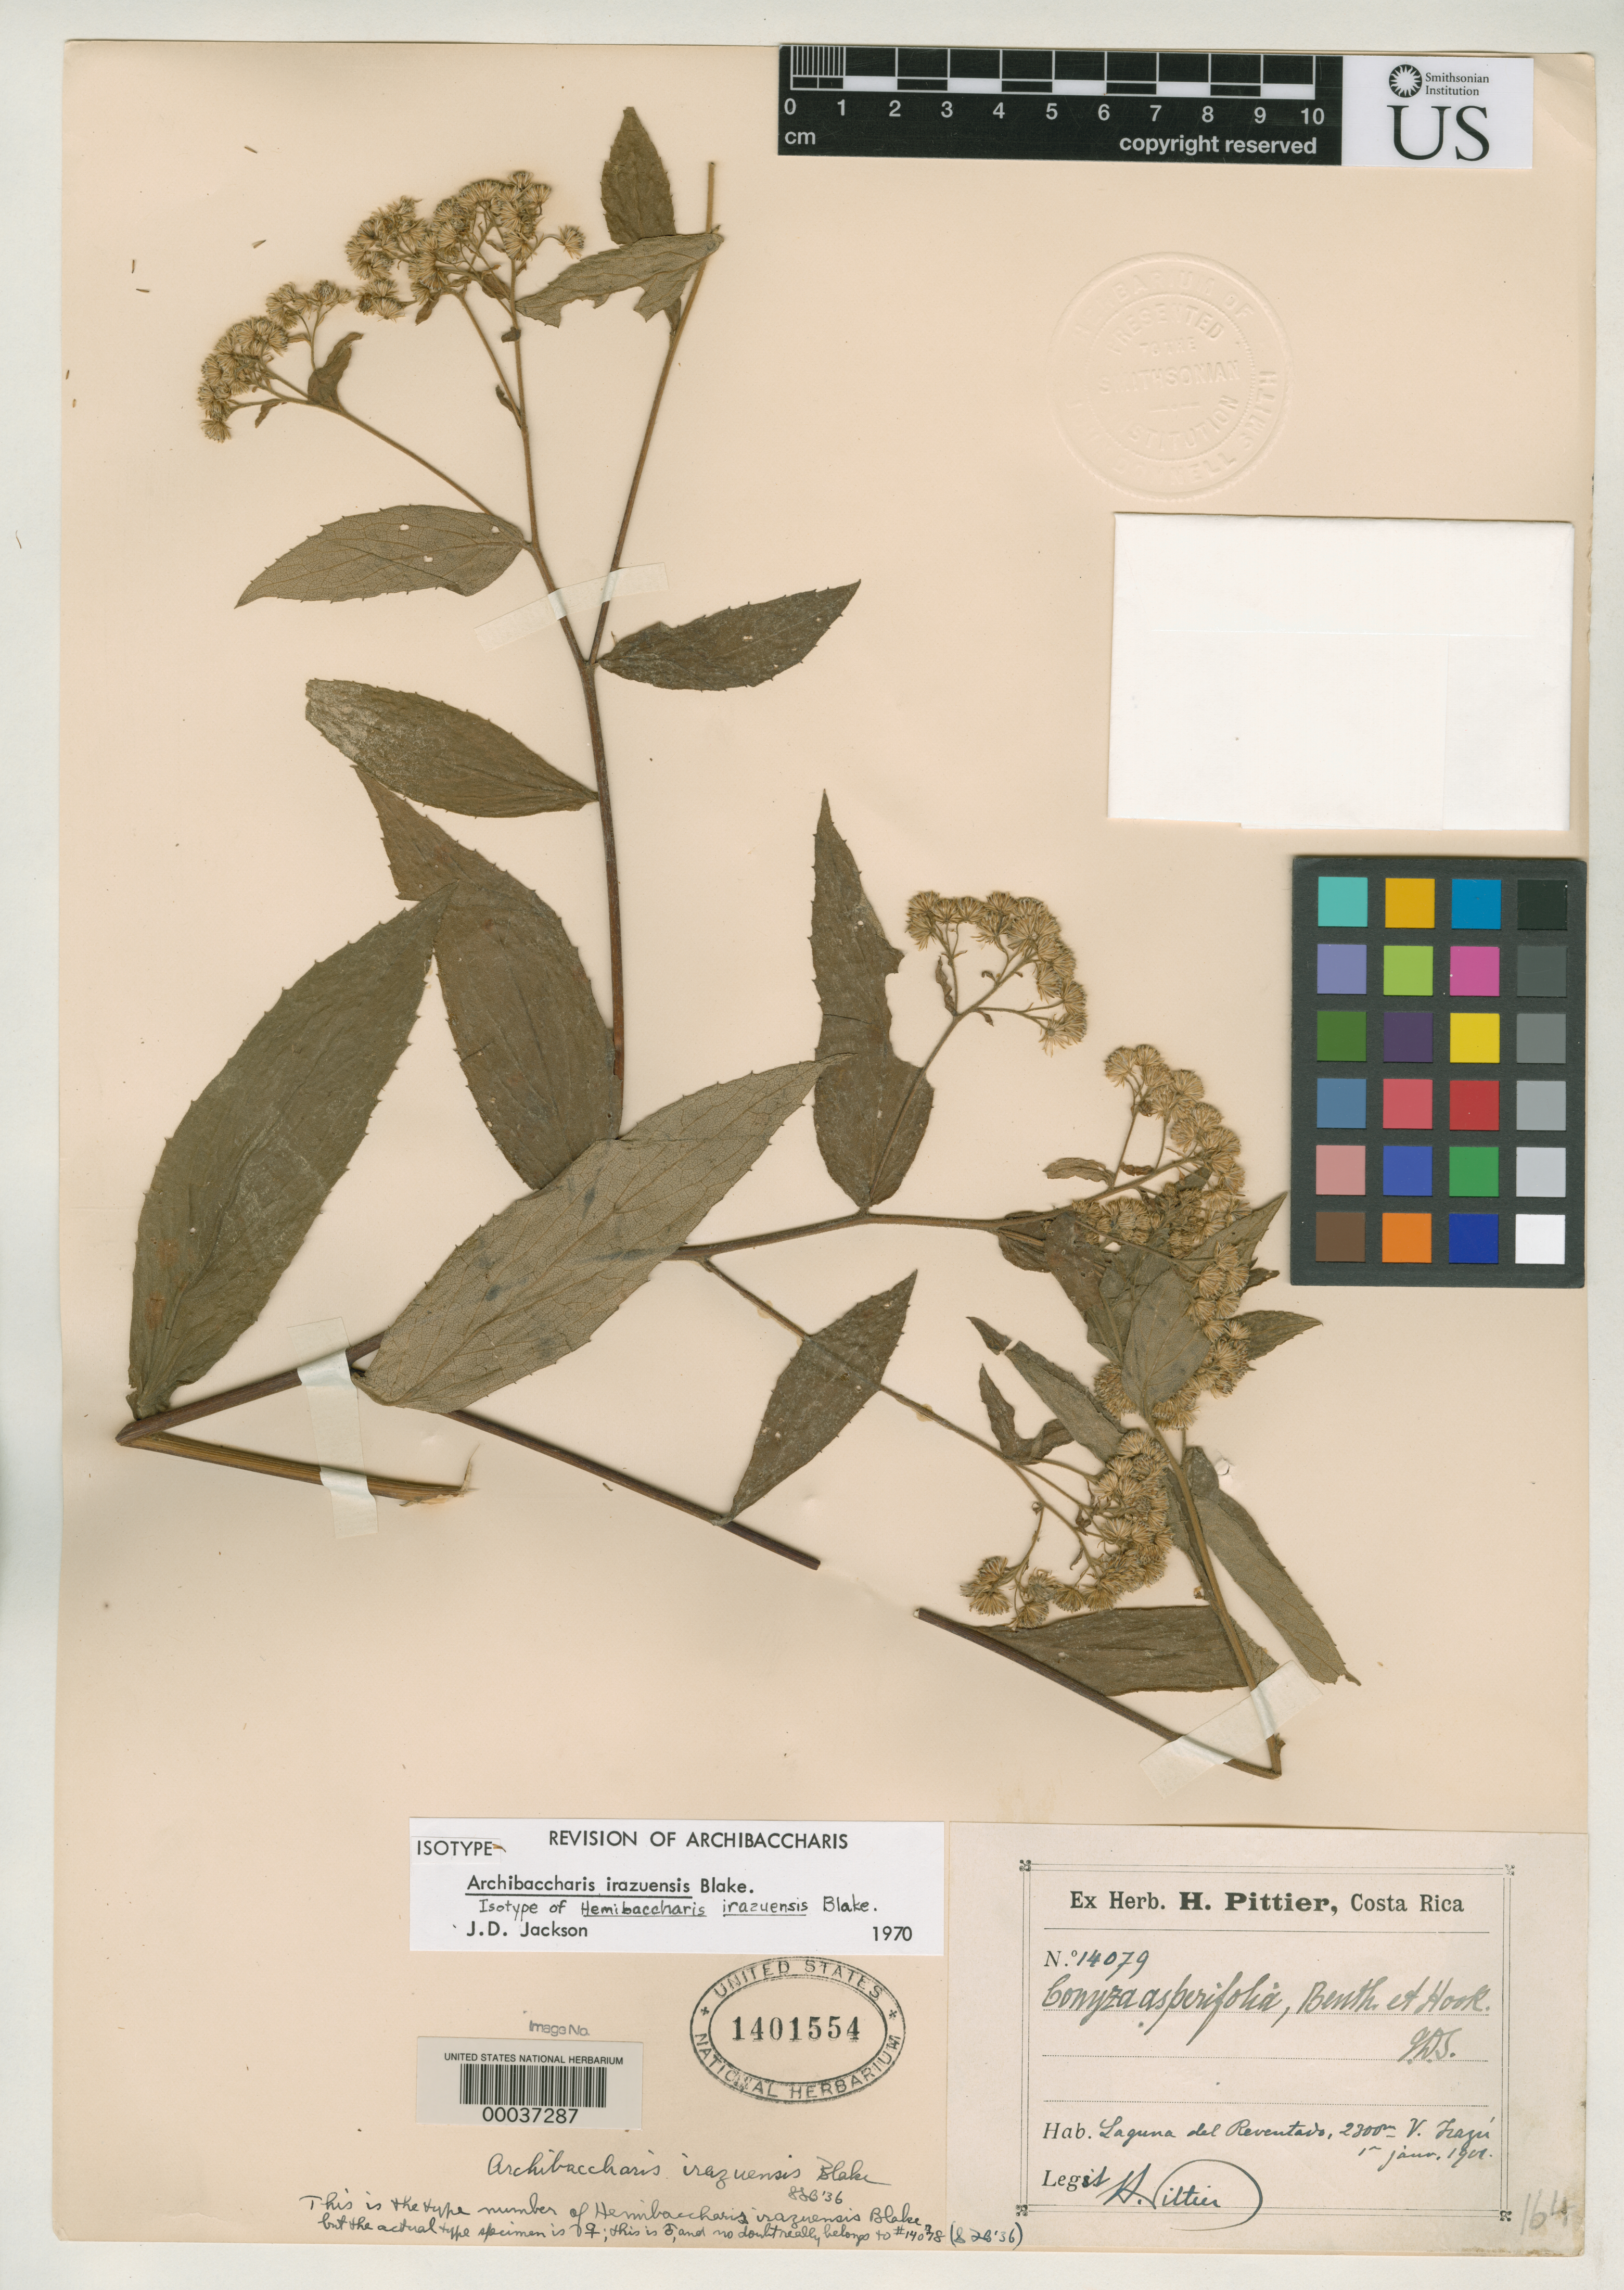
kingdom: Plantae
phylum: Tracheophyta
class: Magnoliopsida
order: Asterales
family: Asteraceae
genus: Hemibaccharis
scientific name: Hemibaccharis irazuensis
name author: S.F. Blake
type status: Isotype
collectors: H. F. Pittier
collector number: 14079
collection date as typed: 01 Jan 1901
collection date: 1901-01-01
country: Costa Rica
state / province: Cartago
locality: Laguna del Reventado, Volcan de Irazu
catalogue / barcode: US 1401554